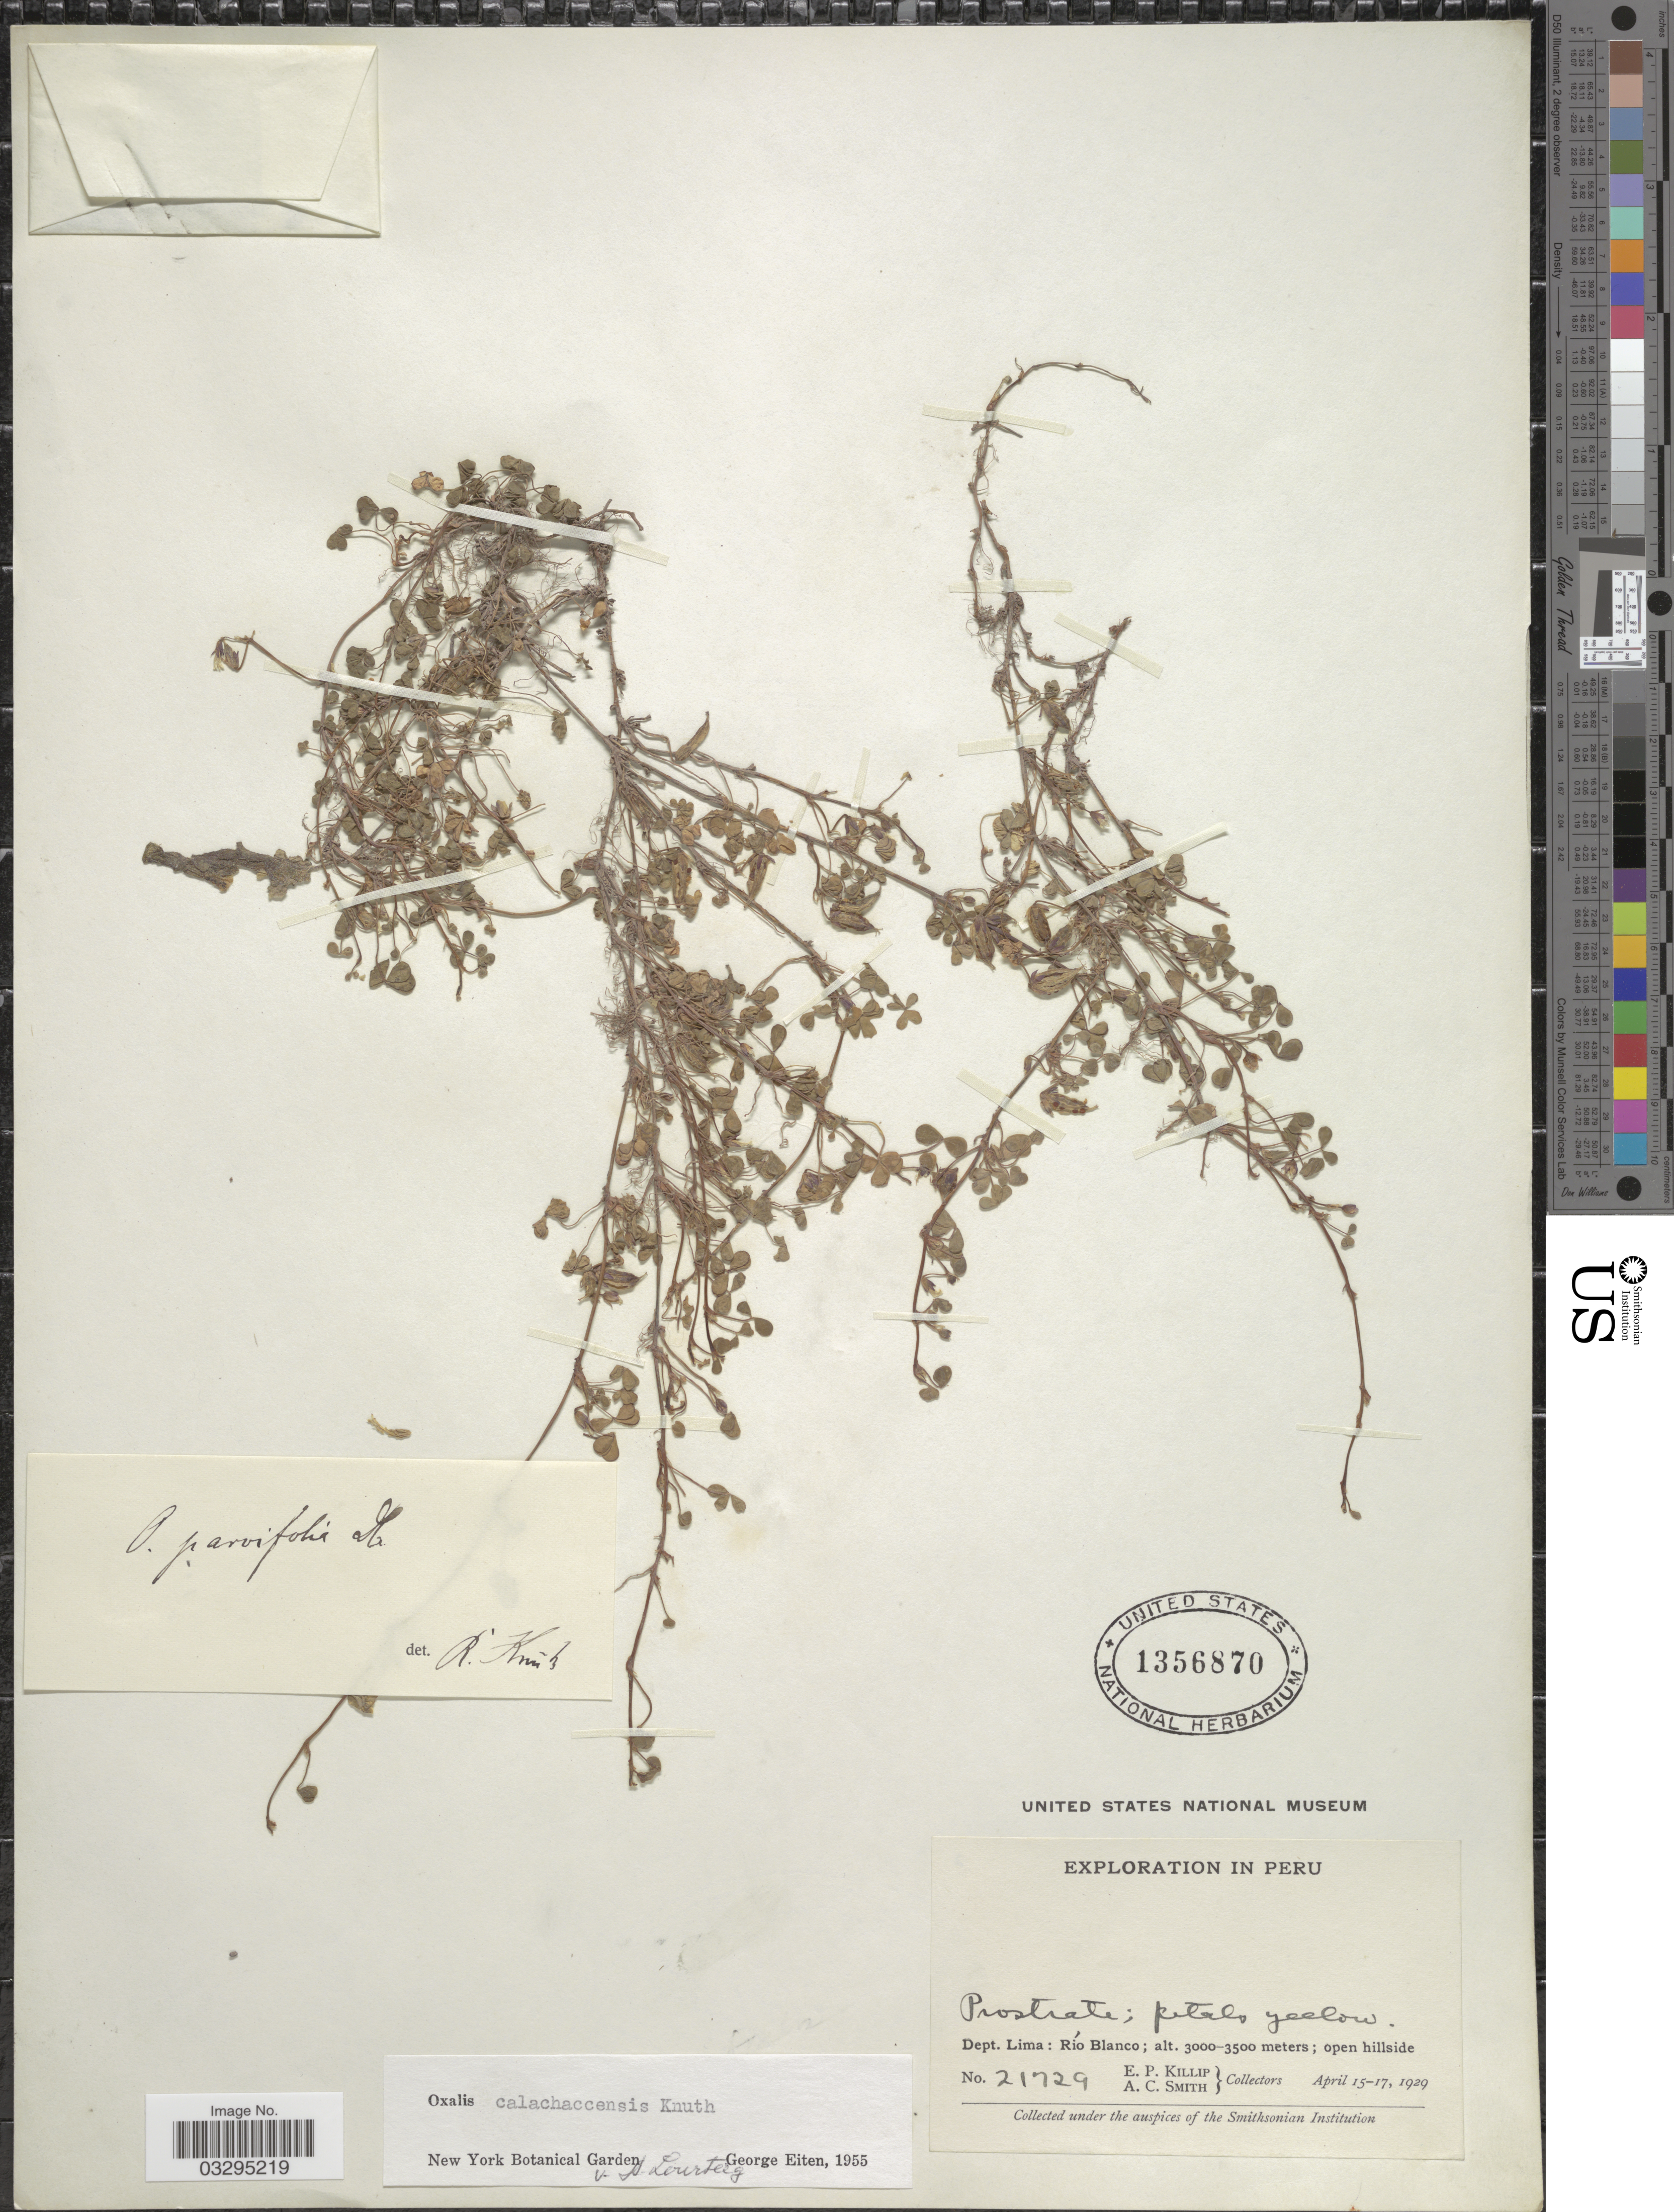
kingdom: Plantae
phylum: Tracheophyta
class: Magnoliopsida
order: Oxalidales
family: Oxalidaceae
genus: Oxalis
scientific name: Oxalis calachaccensis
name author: R. Knuth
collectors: E. P. Killip & A. C. Smith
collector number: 21729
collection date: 1929-04-15/1929-04-17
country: Peru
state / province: Lima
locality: Dept. Lima: Río Blanco.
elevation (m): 3000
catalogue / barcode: US 1356870